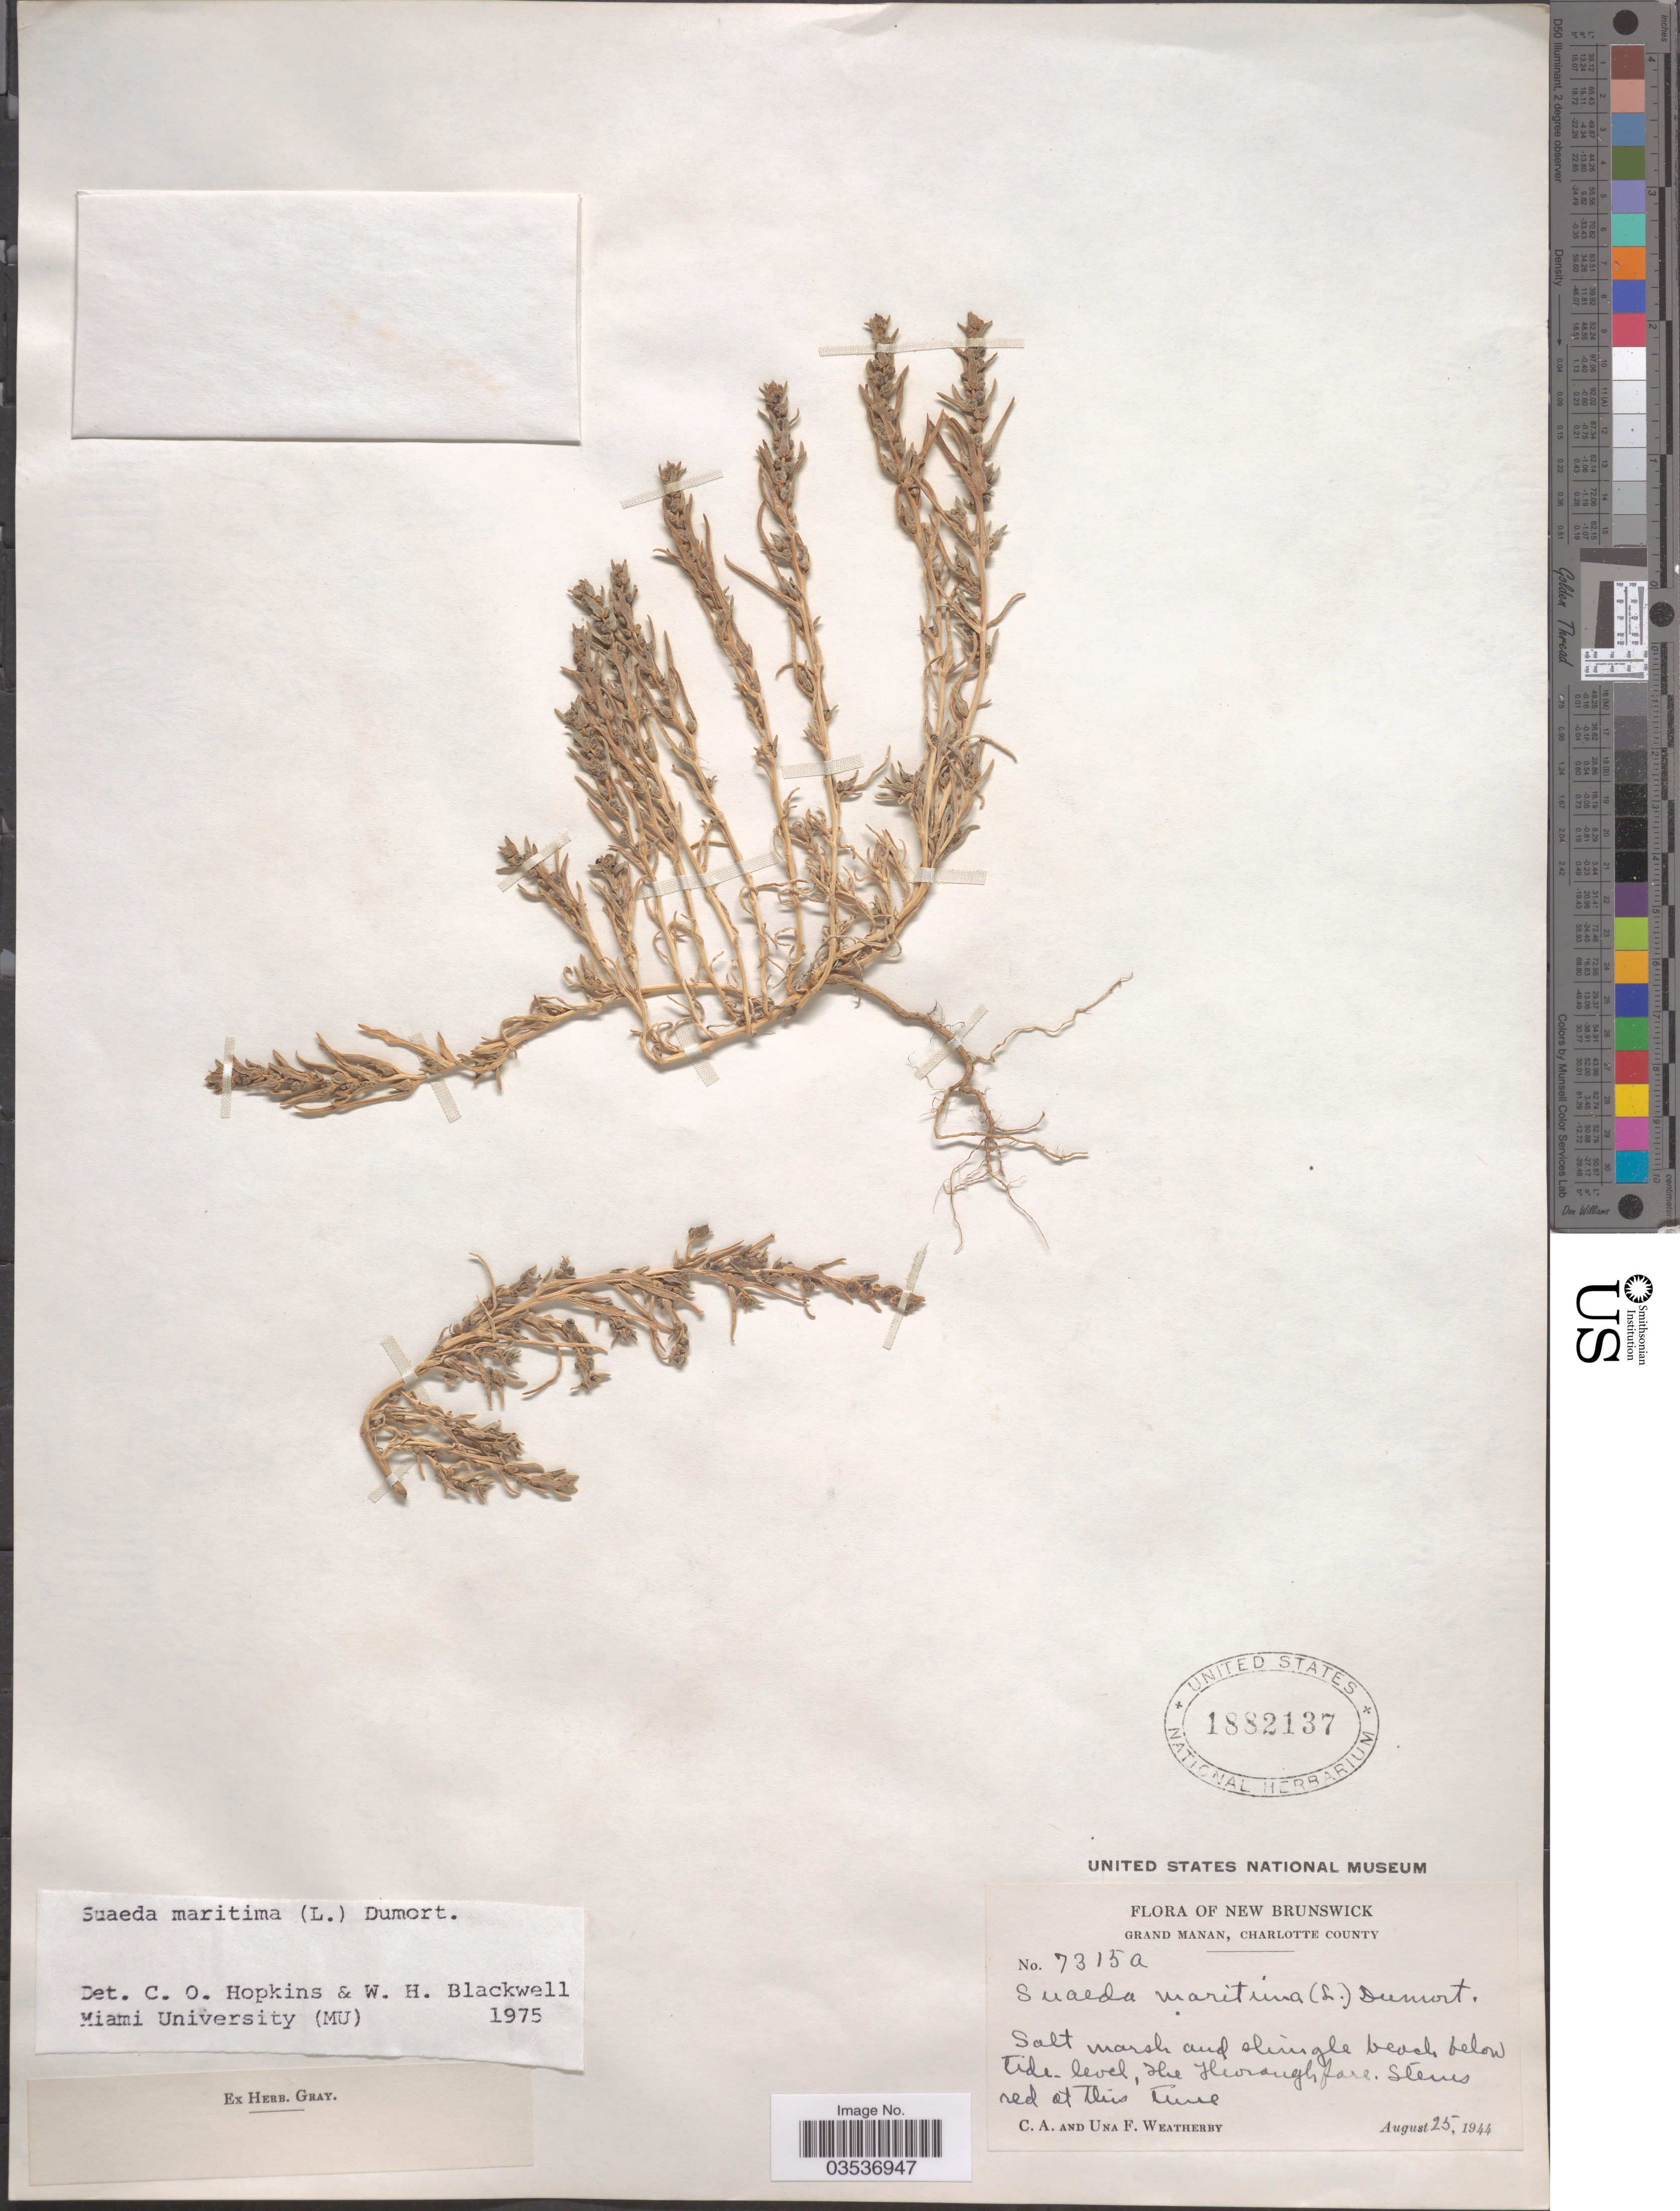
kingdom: Plantae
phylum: Tracheophyta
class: Magnoliopsida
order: Caryophyllales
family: Amaranthaceae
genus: Suaeda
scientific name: Suaeda maritima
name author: (L.) Dumort.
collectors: C. A. Weatherby & U. Weatherby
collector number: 7315a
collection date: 1944-08-25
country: Canada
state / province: New Brunswick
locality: Grand Manan, Charlotte County.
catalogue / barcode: US 1882137